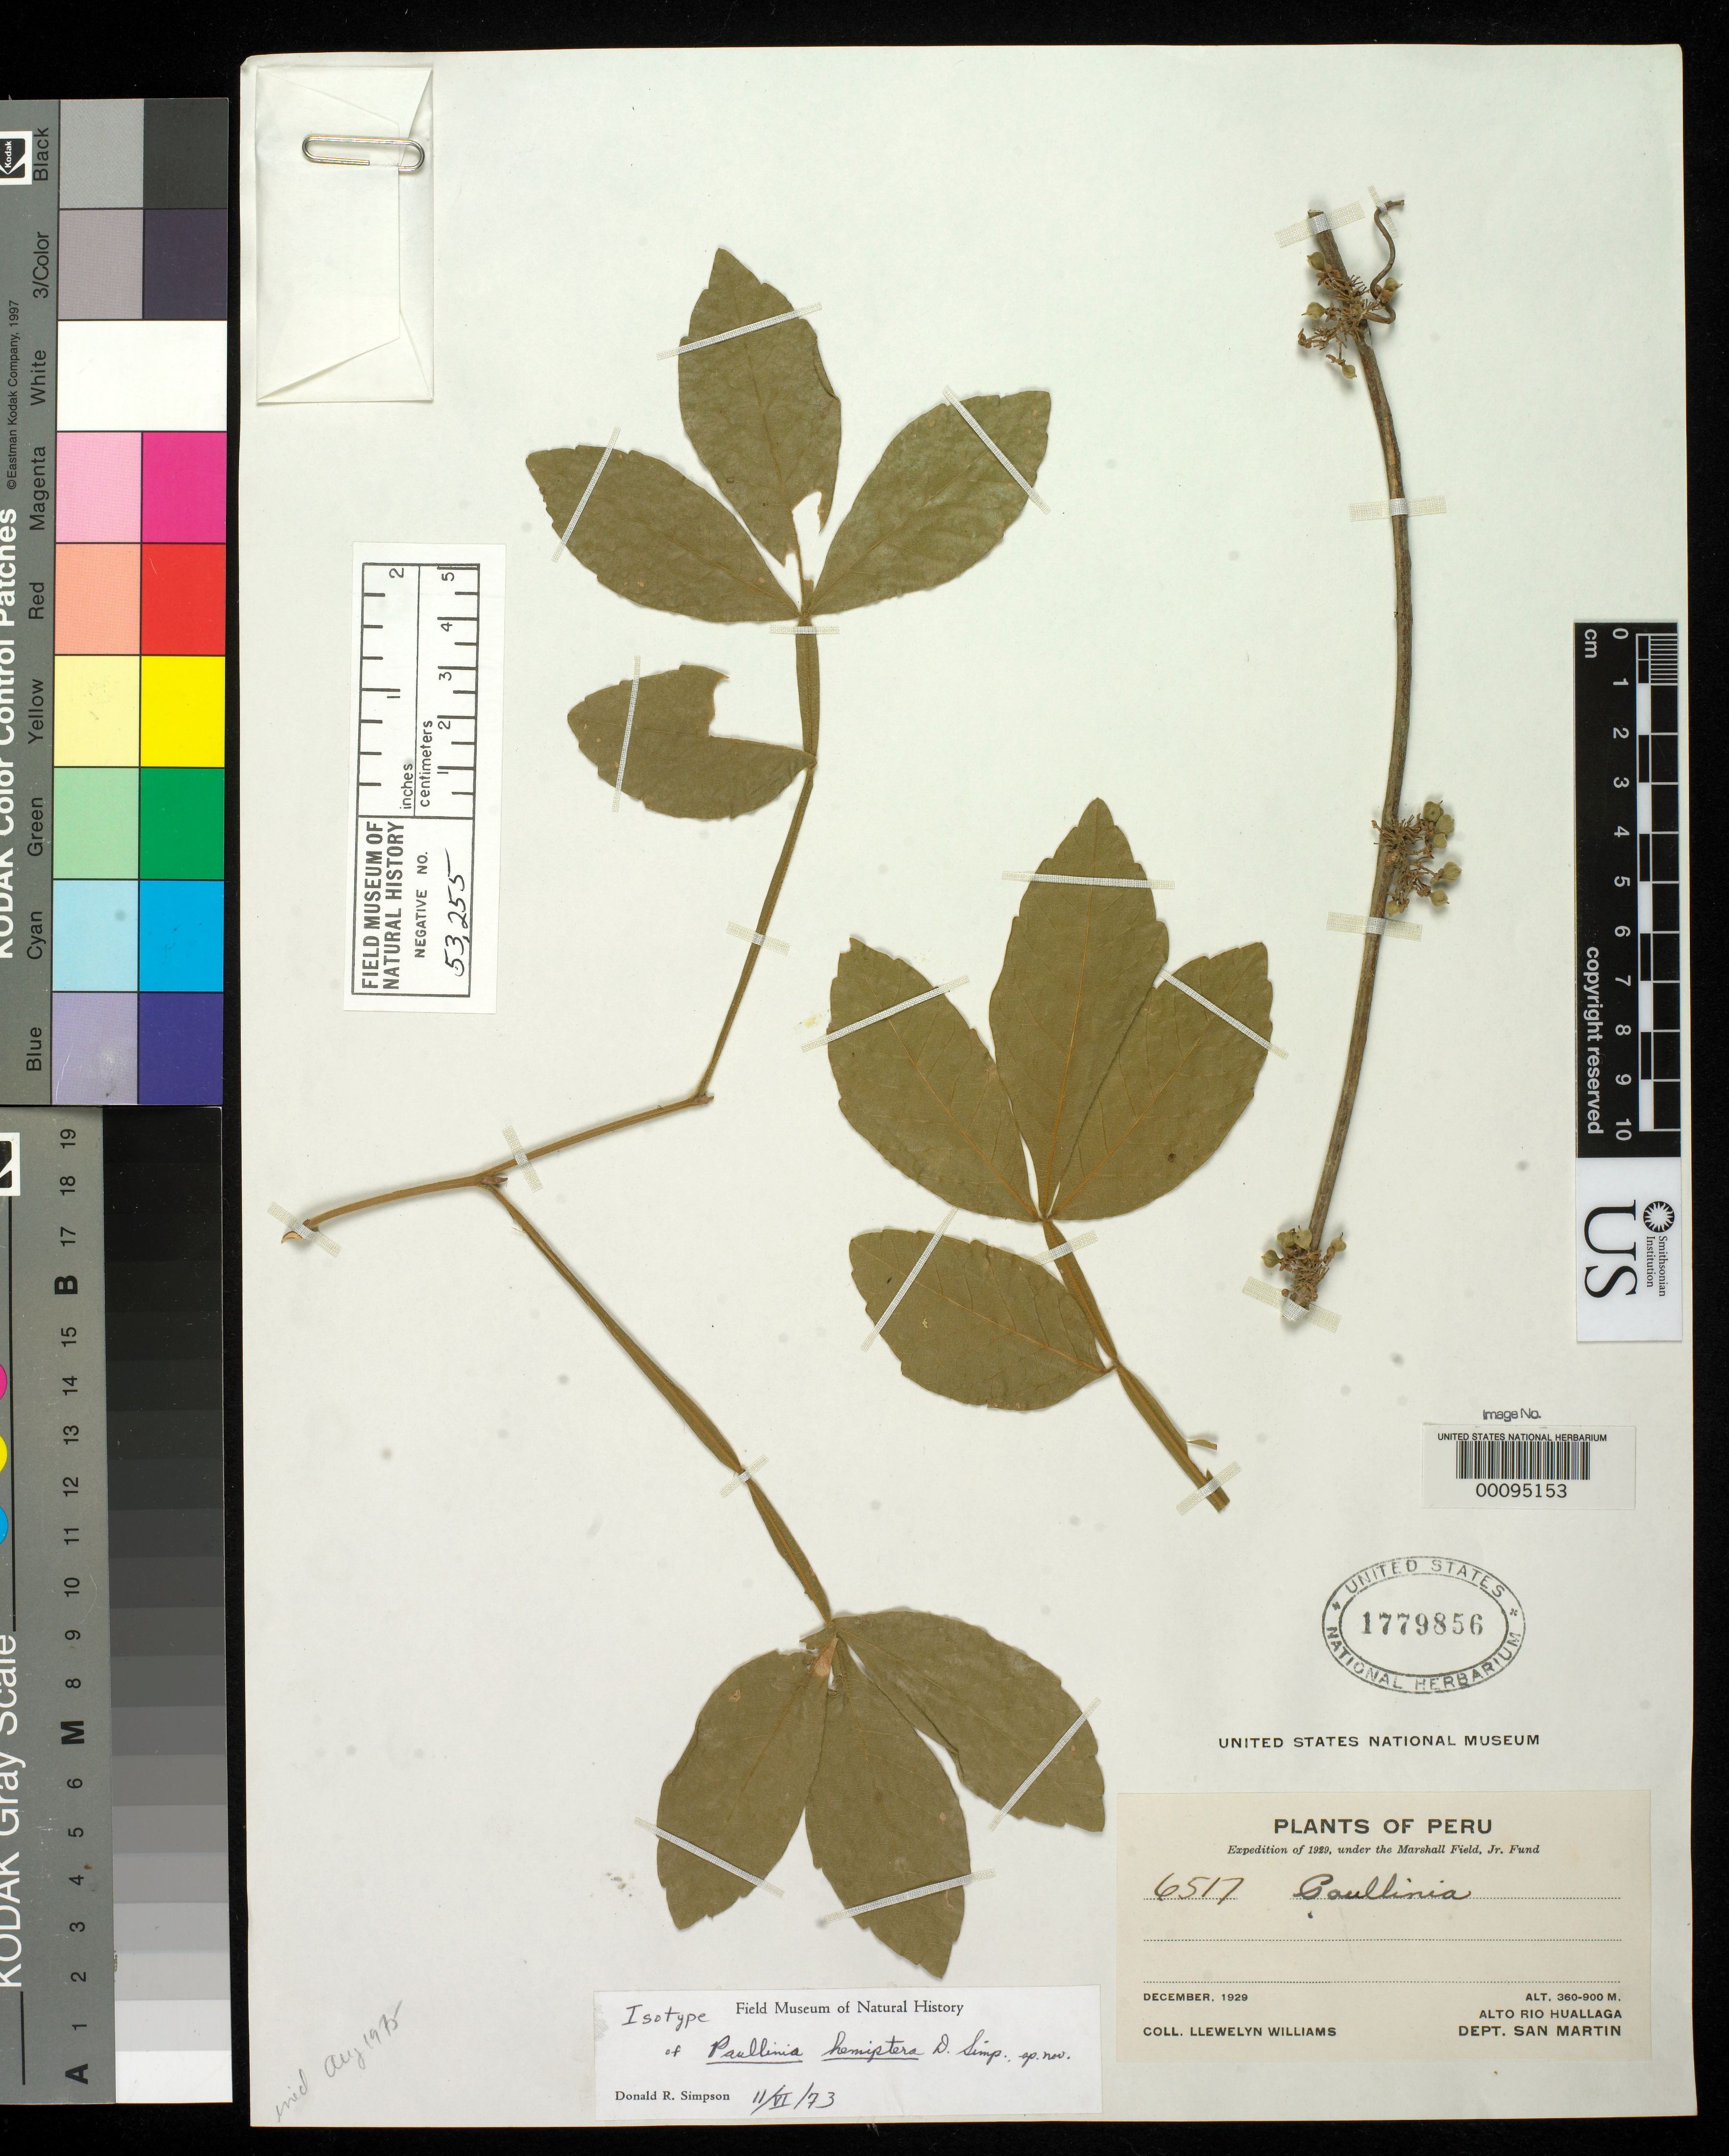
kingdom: Plantae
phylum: Tracheophyta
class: Magnoliopsida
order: Sapindales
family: Sapindaceae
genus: Paullinia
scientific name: Paullinia hemiptera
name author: D.R. Simpson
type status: Isotype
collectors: Ll. Williams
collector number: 6517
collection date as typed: Dec 1929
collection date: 1929-12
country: Peru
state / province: San Martín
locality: Alto Rio Huallaga.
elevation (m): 360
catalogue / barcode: US 1779856